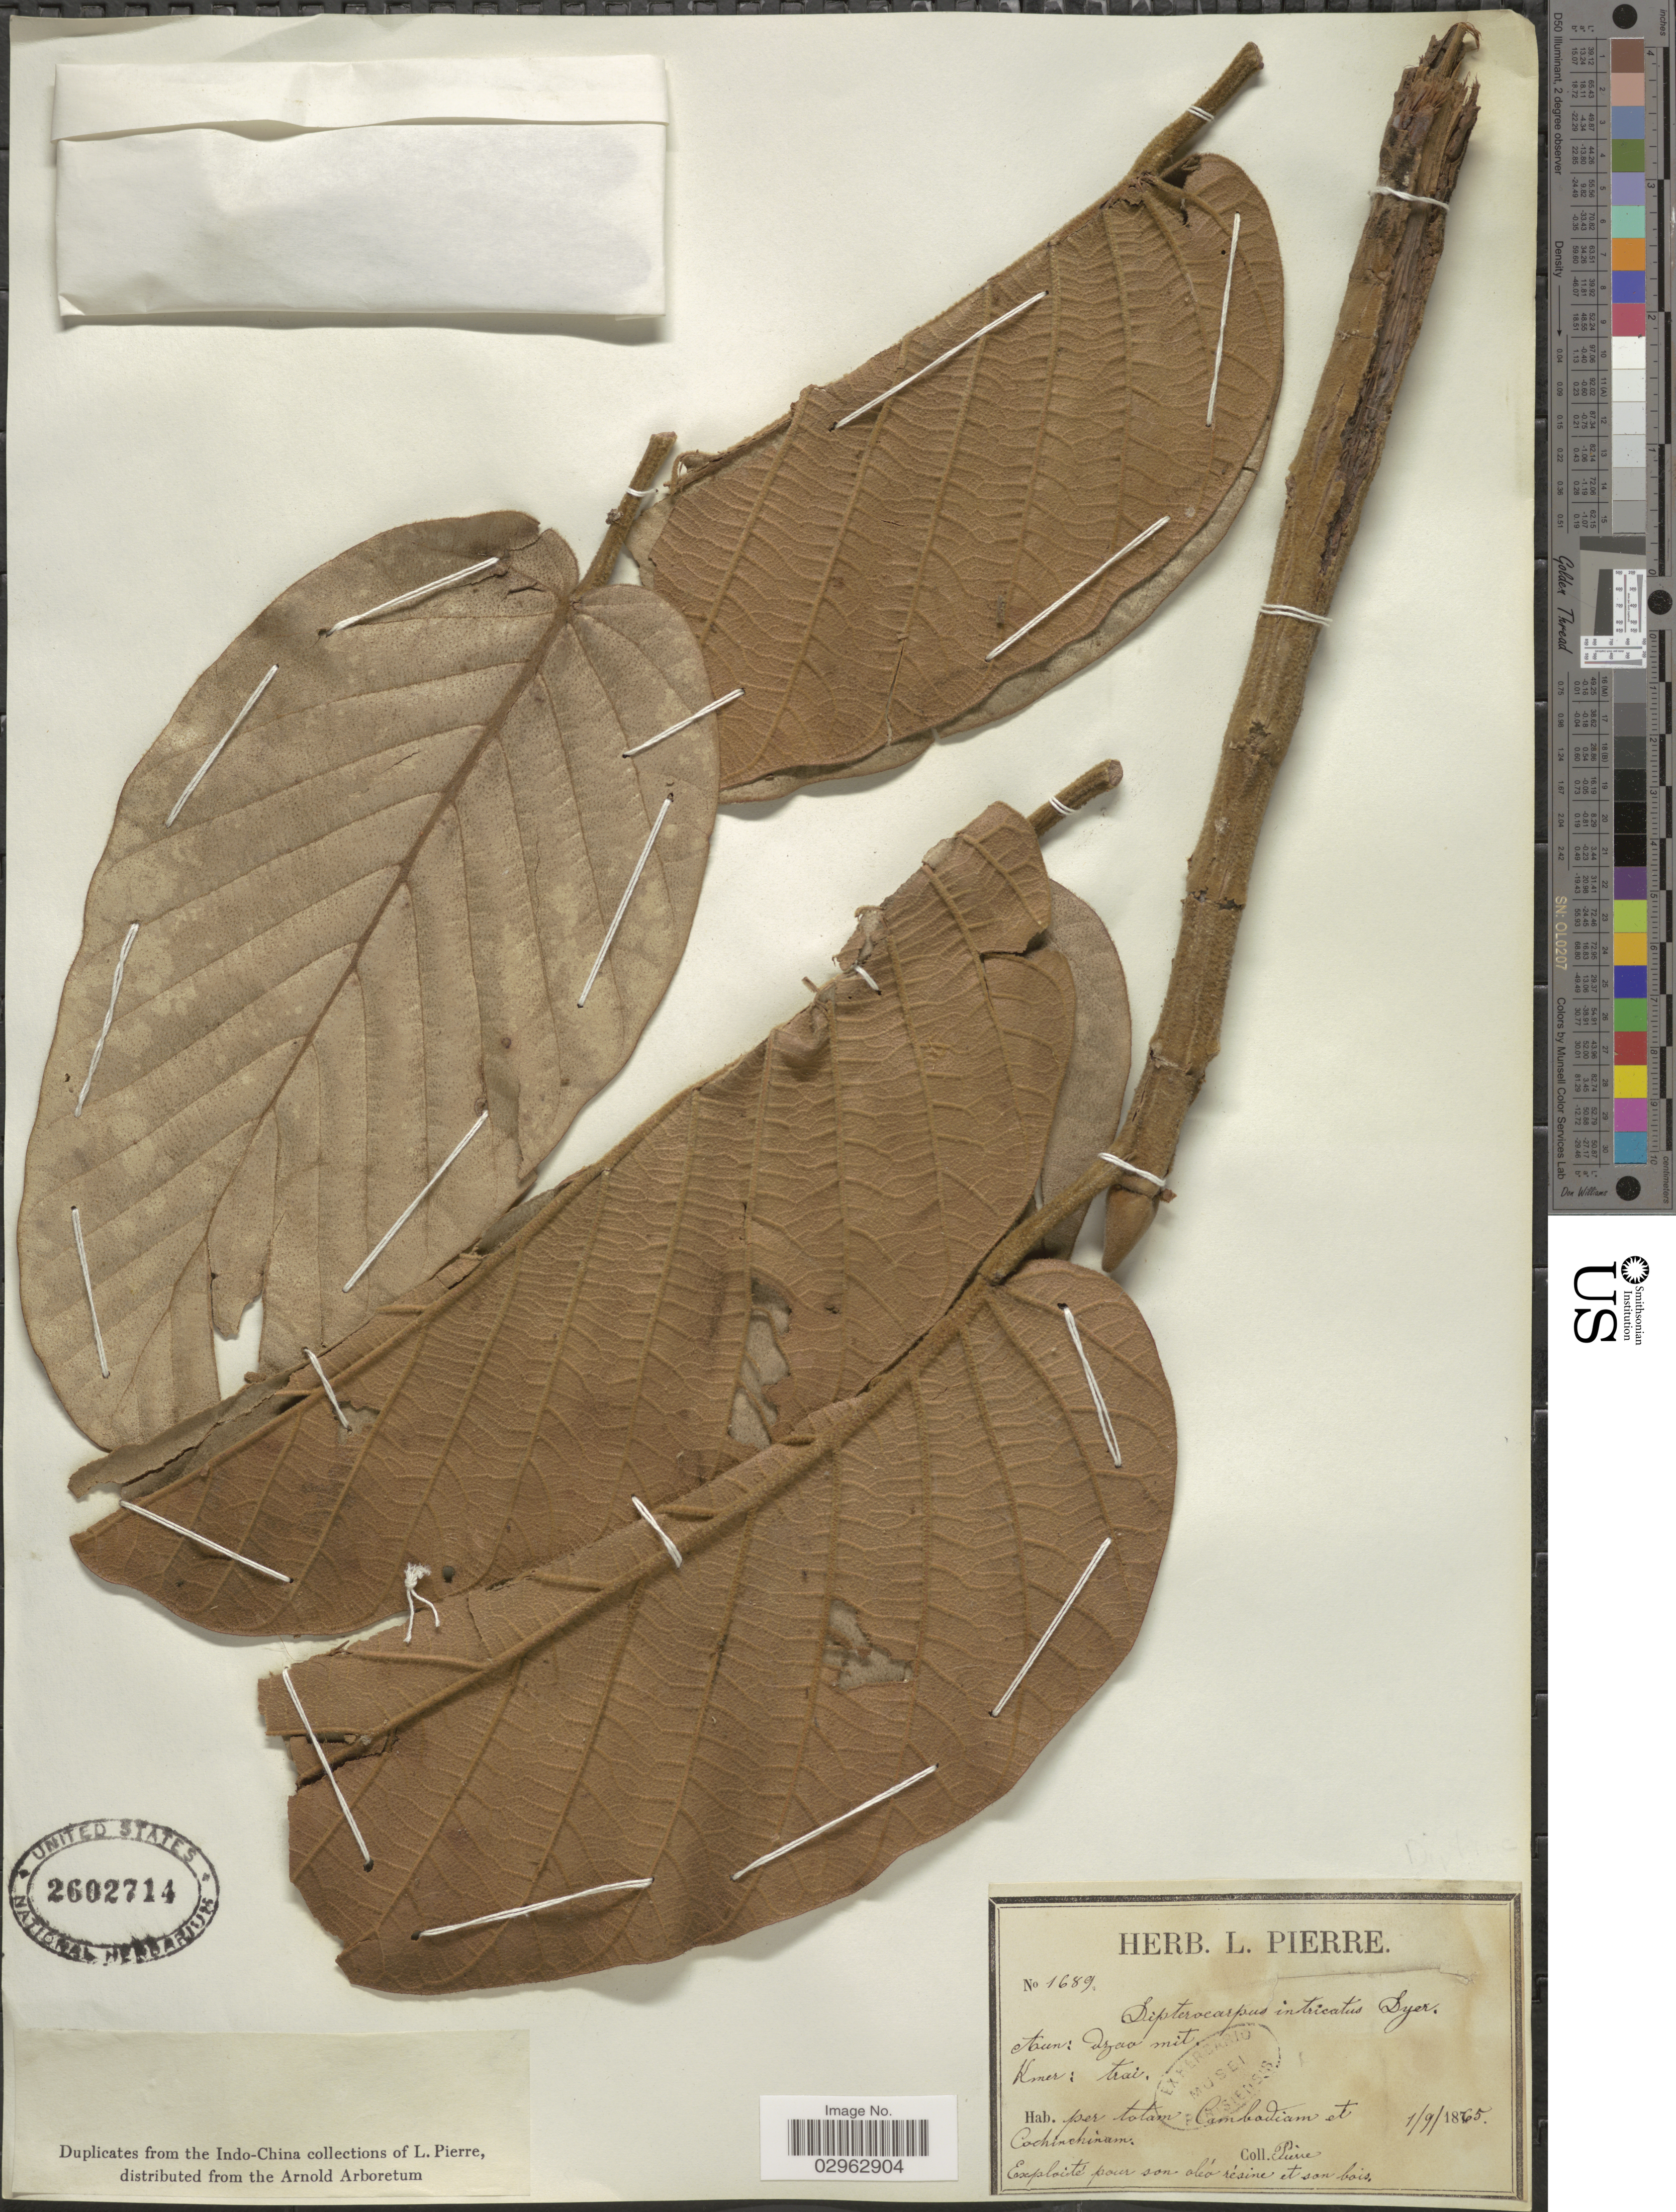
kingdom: Plantae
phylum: Tracheophyta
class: Magnoliopsida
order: Malvales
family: Dipterocarpaceae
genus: Dipterocarpus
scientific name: Dipterocarpus intricatus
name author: Dyer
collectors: L. Pierre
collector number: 1689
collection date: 1865-09-01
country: Cambodia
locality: Per totam Cambodiam et Cochinchinam.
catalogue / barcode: US 2602714